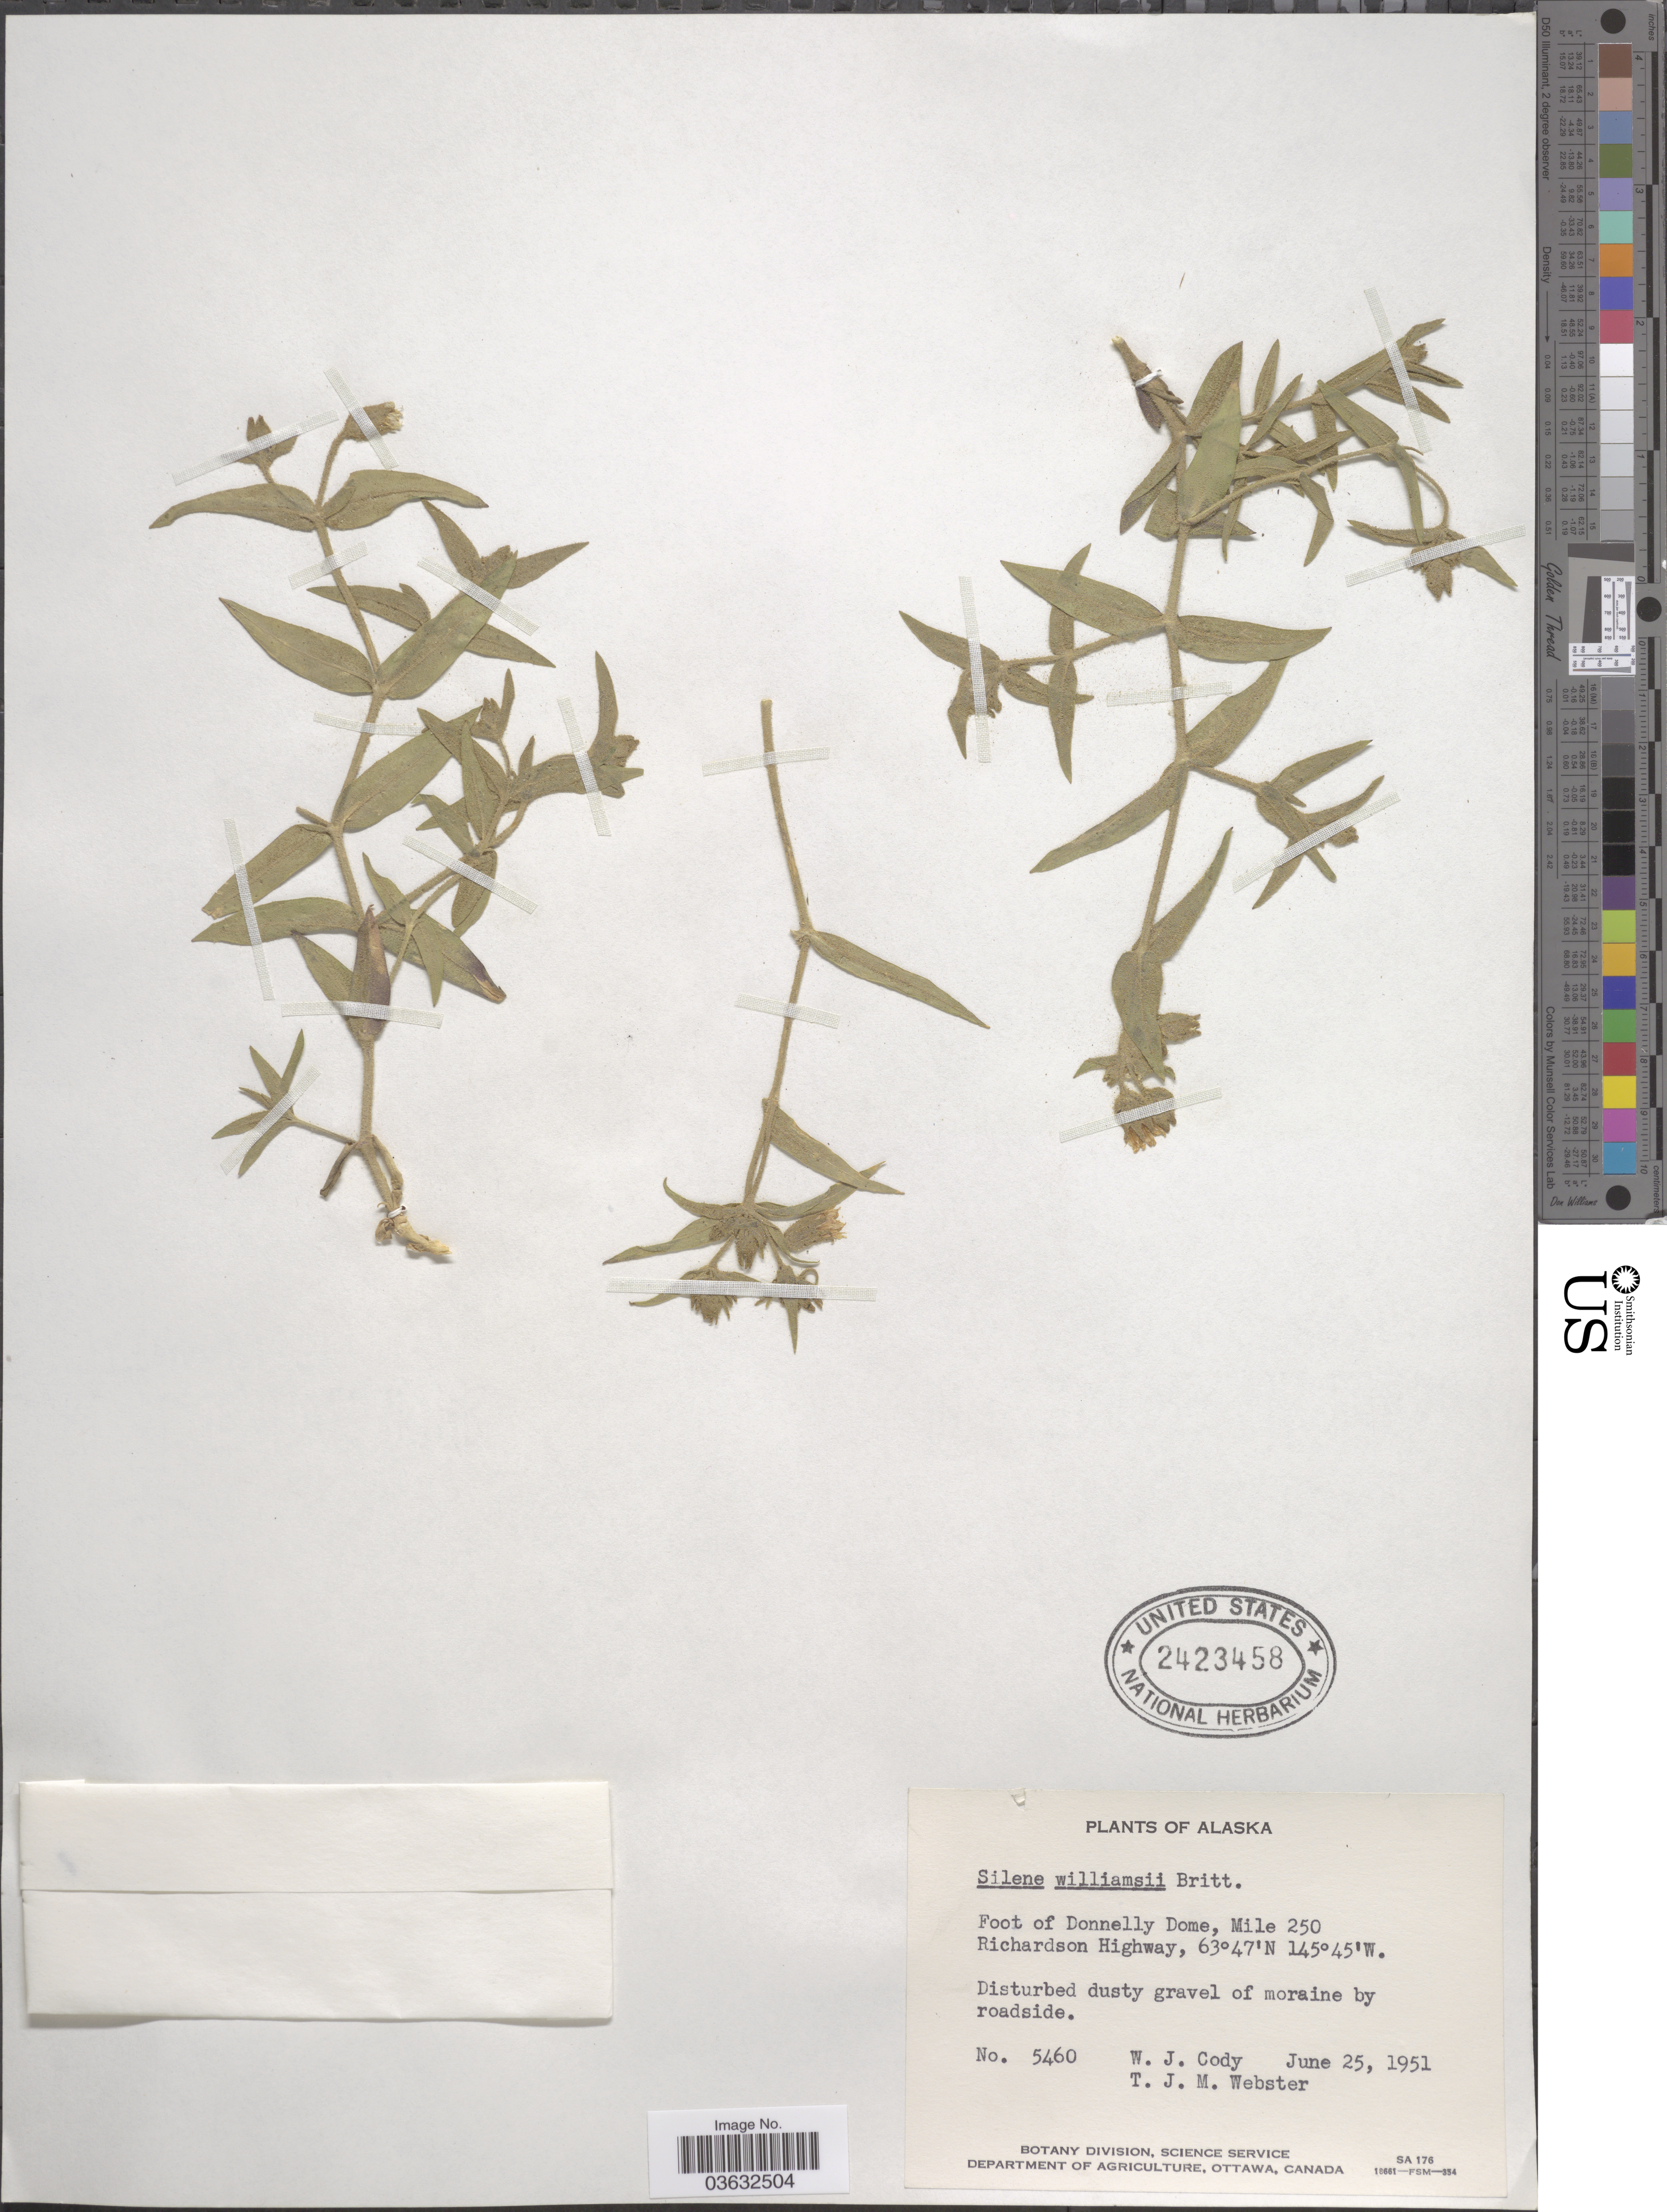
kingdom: Plantae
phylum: Tracheophyta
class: Magnoliopsida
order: Caryophyllales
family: Caryophyllaceae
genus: Silene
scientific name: Silene williamsii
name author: Britton in Britton & Rydb.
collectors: W. Cody & T. J. Webster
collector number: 5460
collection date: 1951-06-25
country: United States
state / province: Alaska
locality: Foot of Donnelly Dome, Mile 250 Richardson Highway.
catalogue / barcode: US 2423458